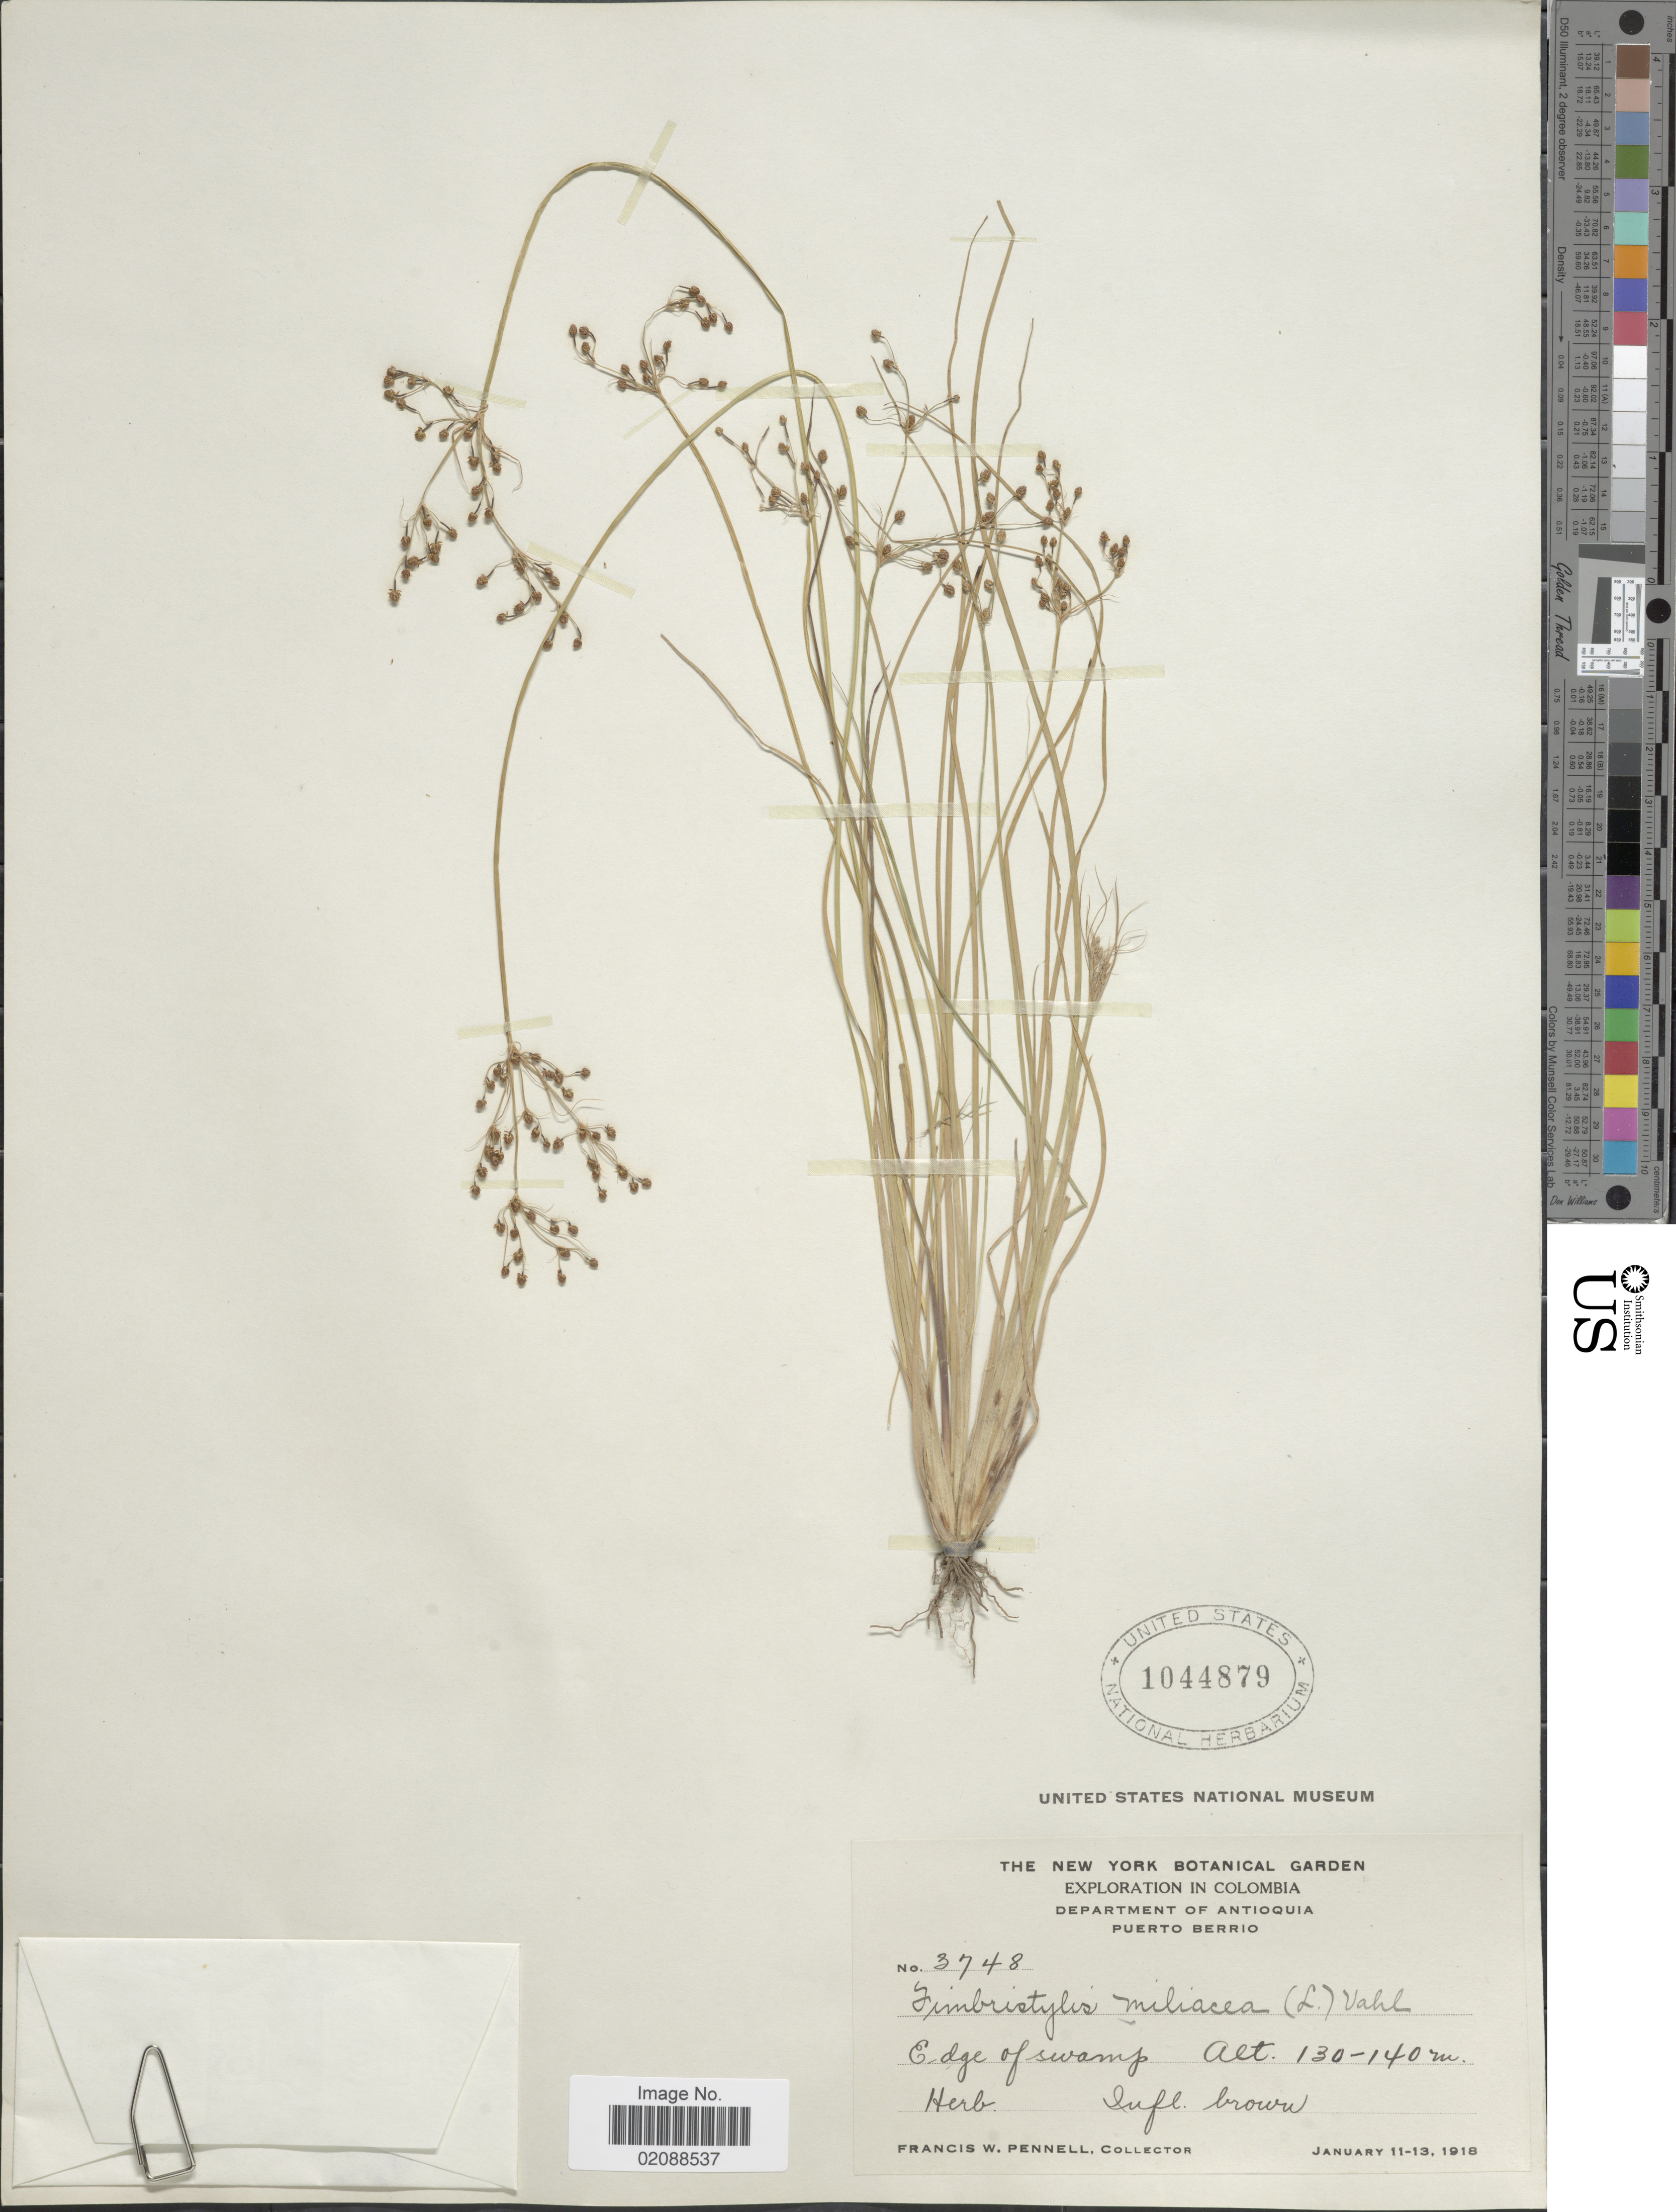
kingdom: Plantae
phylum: Tracheophyta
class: Liliopsida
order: Poales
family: Cyperaceae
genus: Fimbristylis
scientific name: Fimbristylis littoralis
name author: Gaudich.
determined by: Strong, M. T., (US), Smithsonian Institution - National Museum of Natural History (UNITED STATES)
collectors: F. W. Pennell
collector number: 3748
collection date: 1918-01-11/1918-01-13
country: Colombia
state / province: Antioquia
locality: Puerto Berrio. Edge of swamp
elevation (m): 130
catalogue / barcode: US 1044879